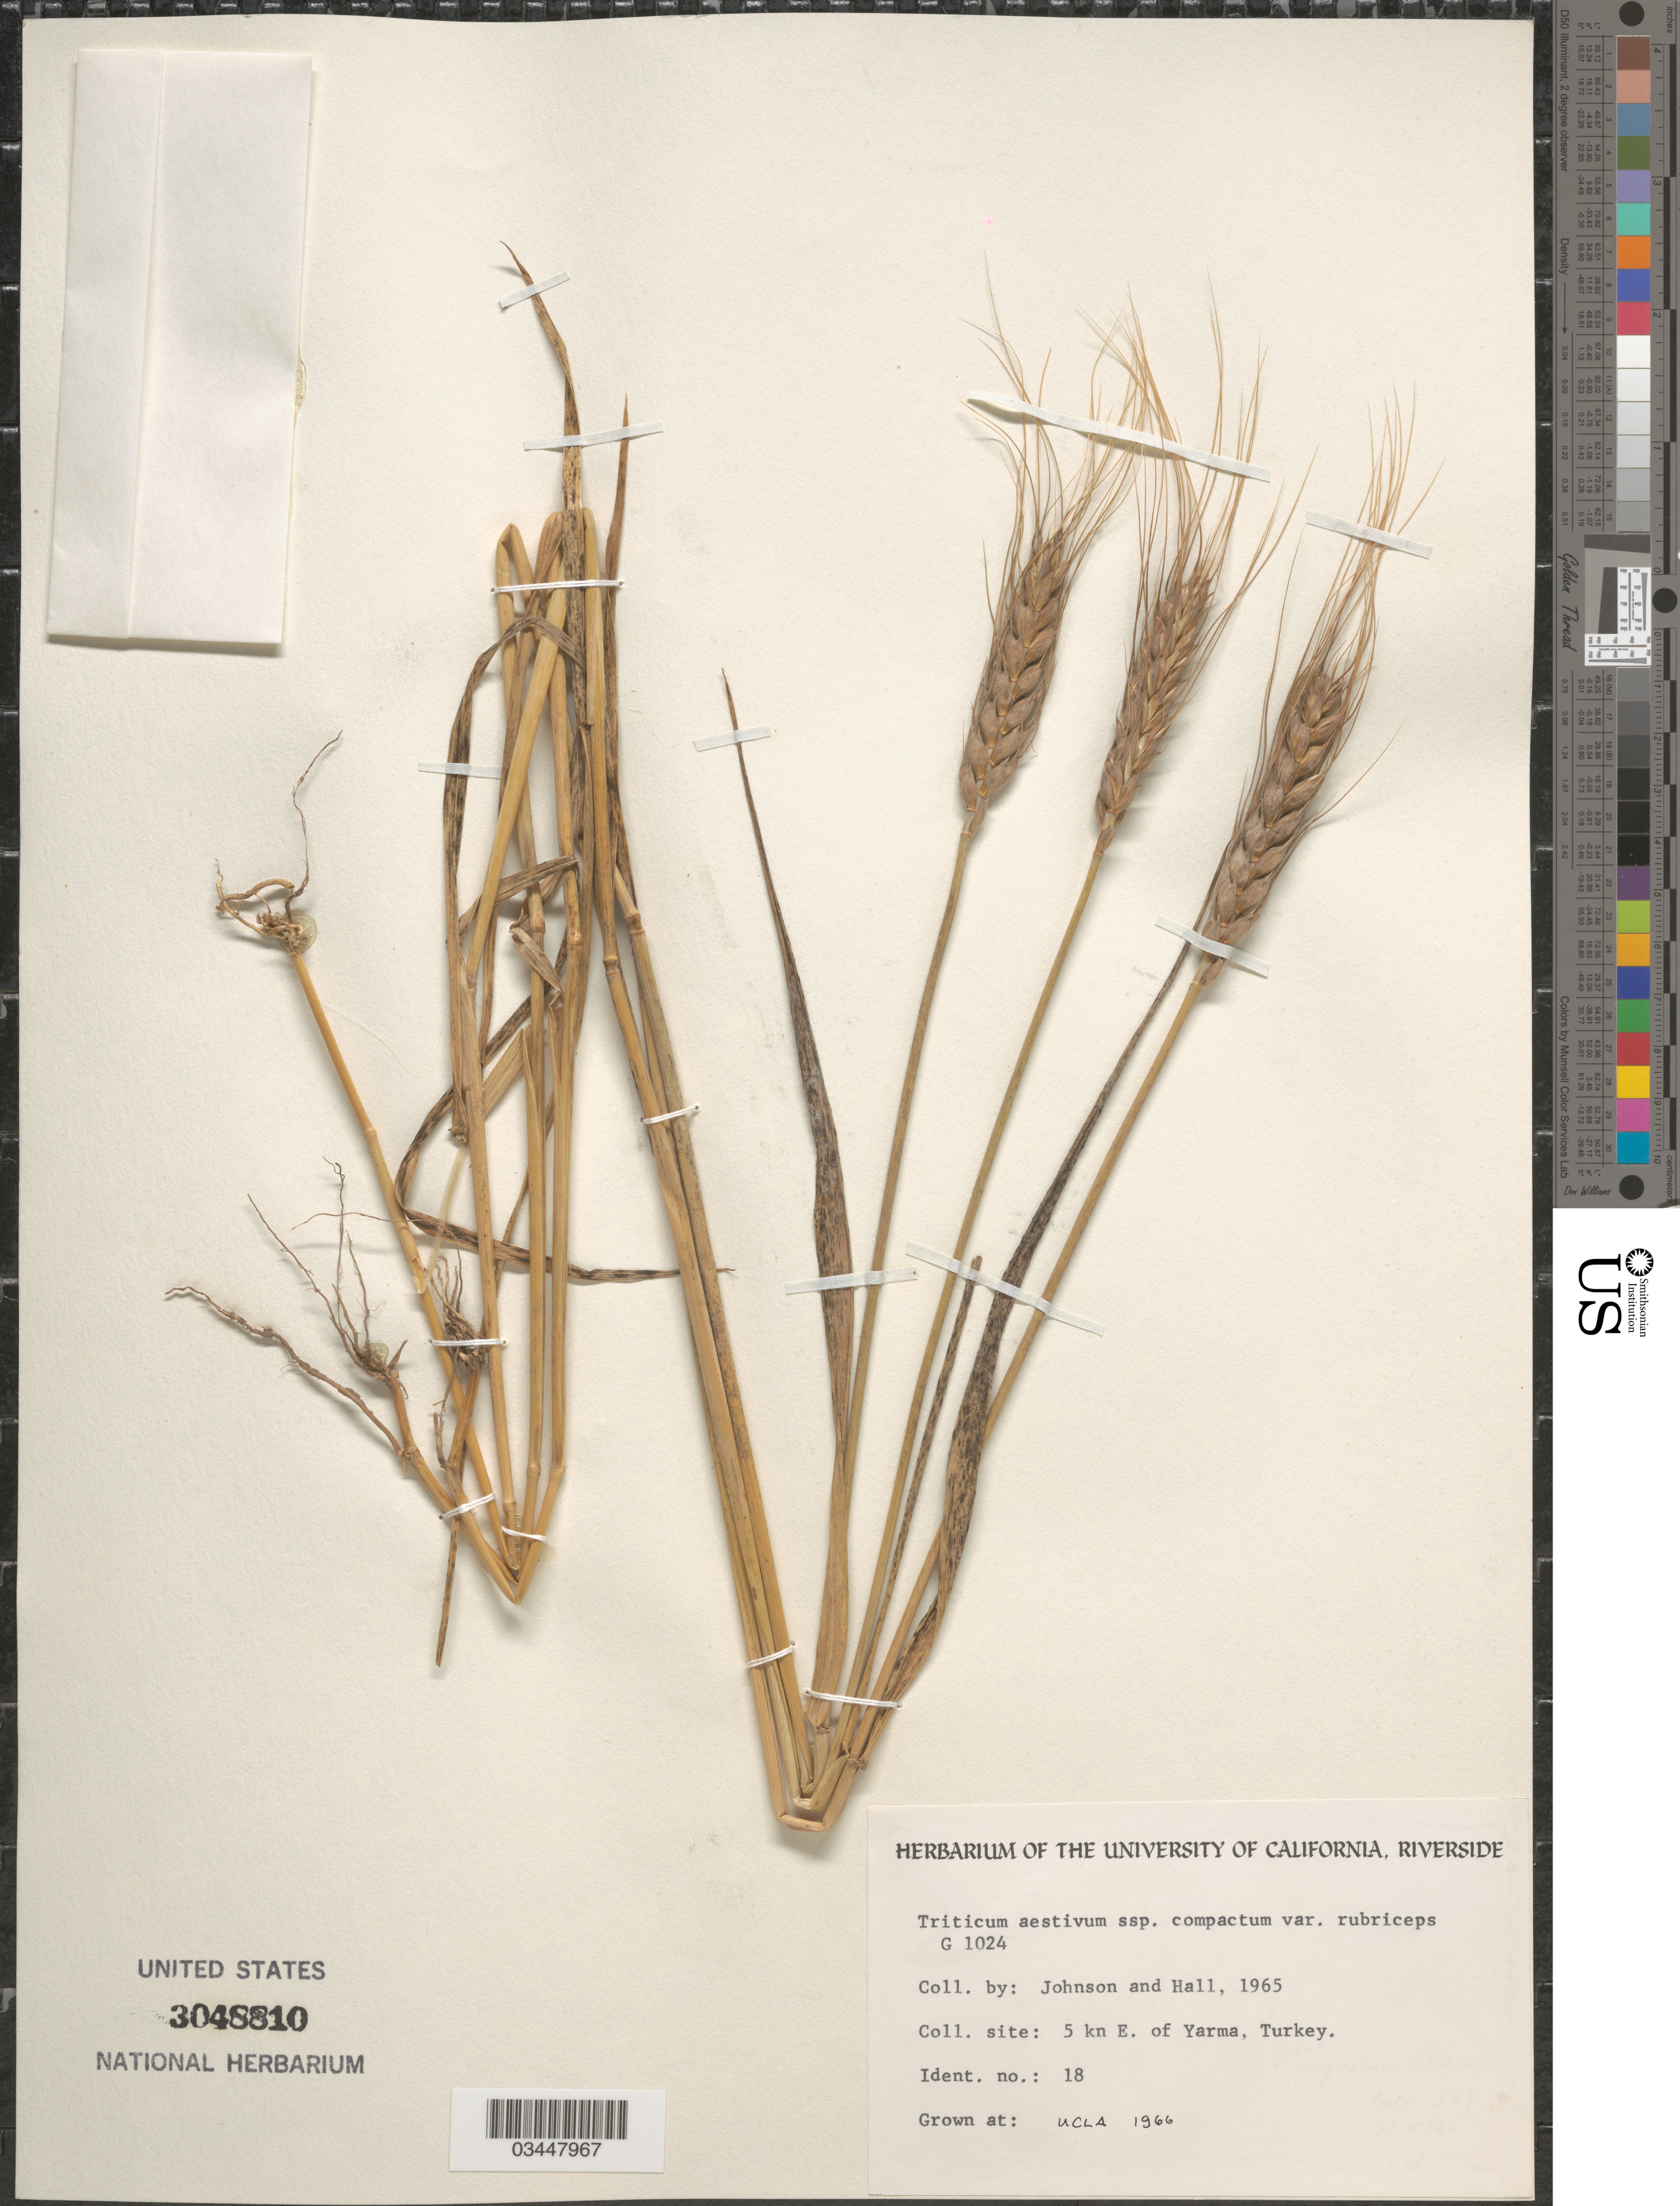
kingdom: Plantae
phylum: Tracheophyta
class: Liliopsida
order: Poales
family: Poaceae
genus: Triticum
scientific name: Triticum aestivum subsp. compactum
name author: (Host) Mackey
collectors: ex herb. Univ. of California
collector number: G1024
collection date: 1966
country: United States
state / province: California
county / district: Los Angeles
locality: UCLA.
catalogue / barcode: US 3048810